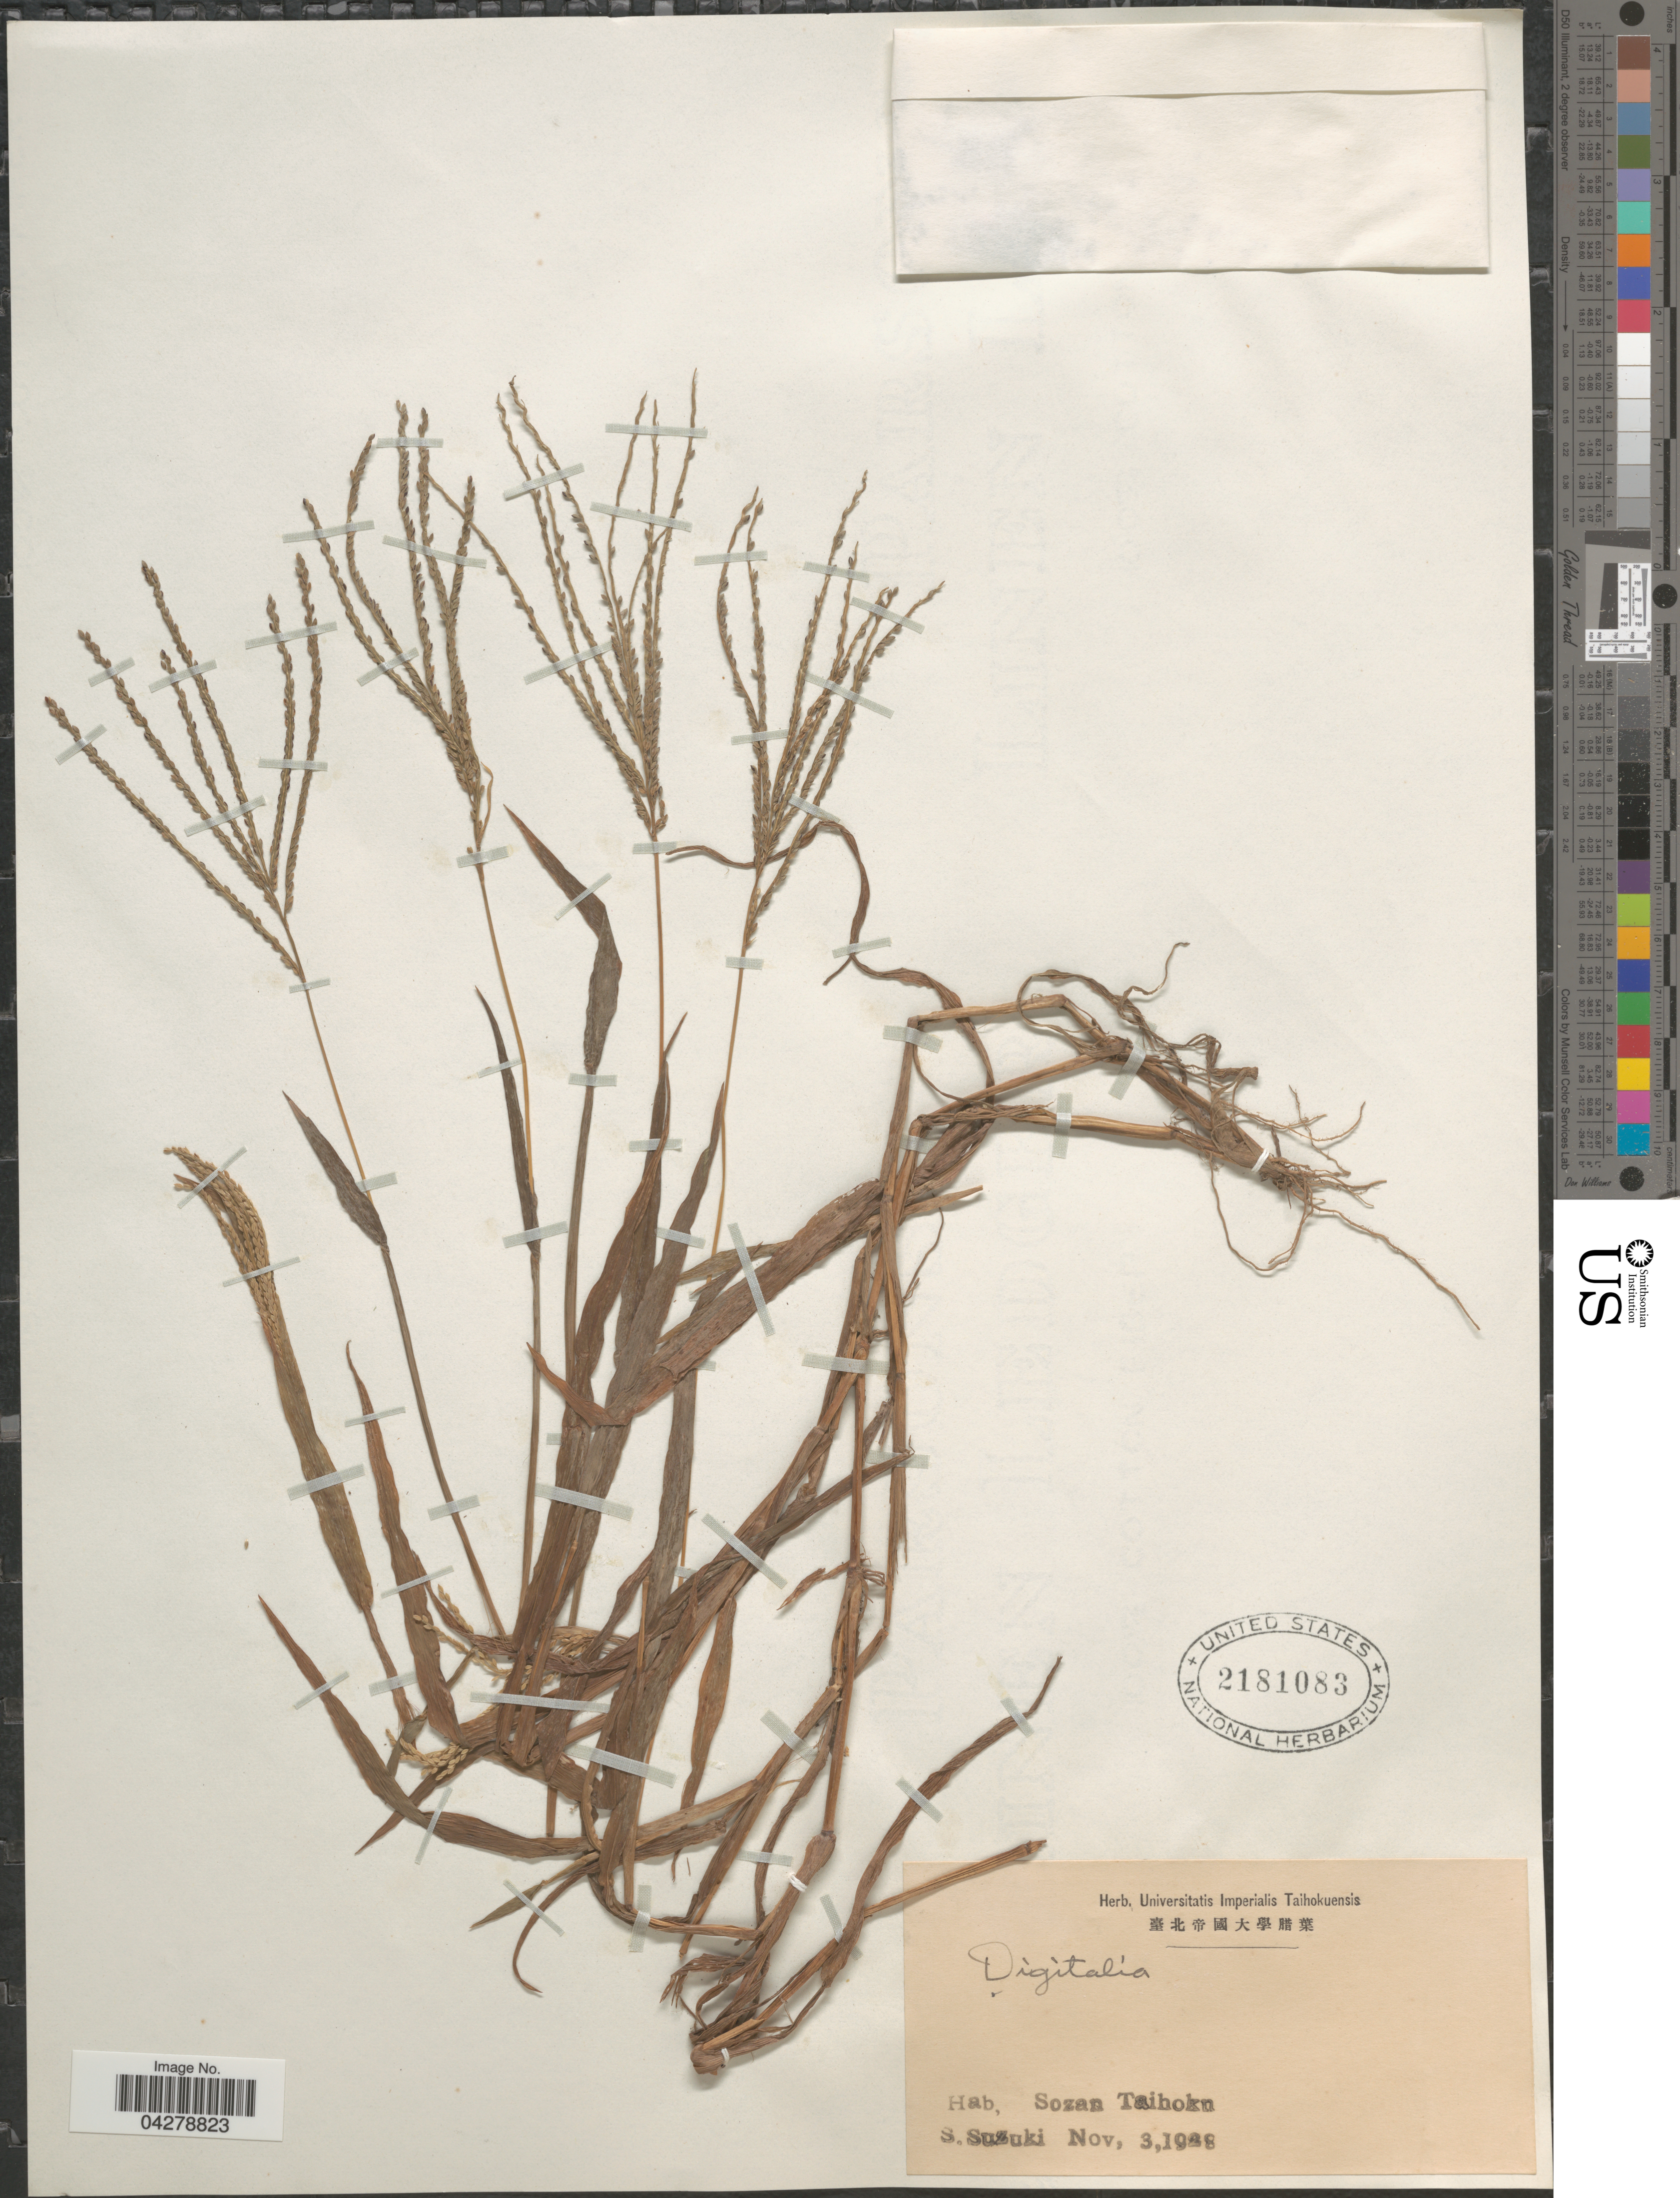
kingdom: Plantae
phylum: Tracheophyta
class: Liliopsida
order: Poales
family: Poaceae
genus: Digitaria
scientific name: Digitaria sp.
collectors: S. Suzuki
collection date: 1928-11-03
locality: Sozan Taihokn [interpreted].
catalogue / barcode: US 2181083